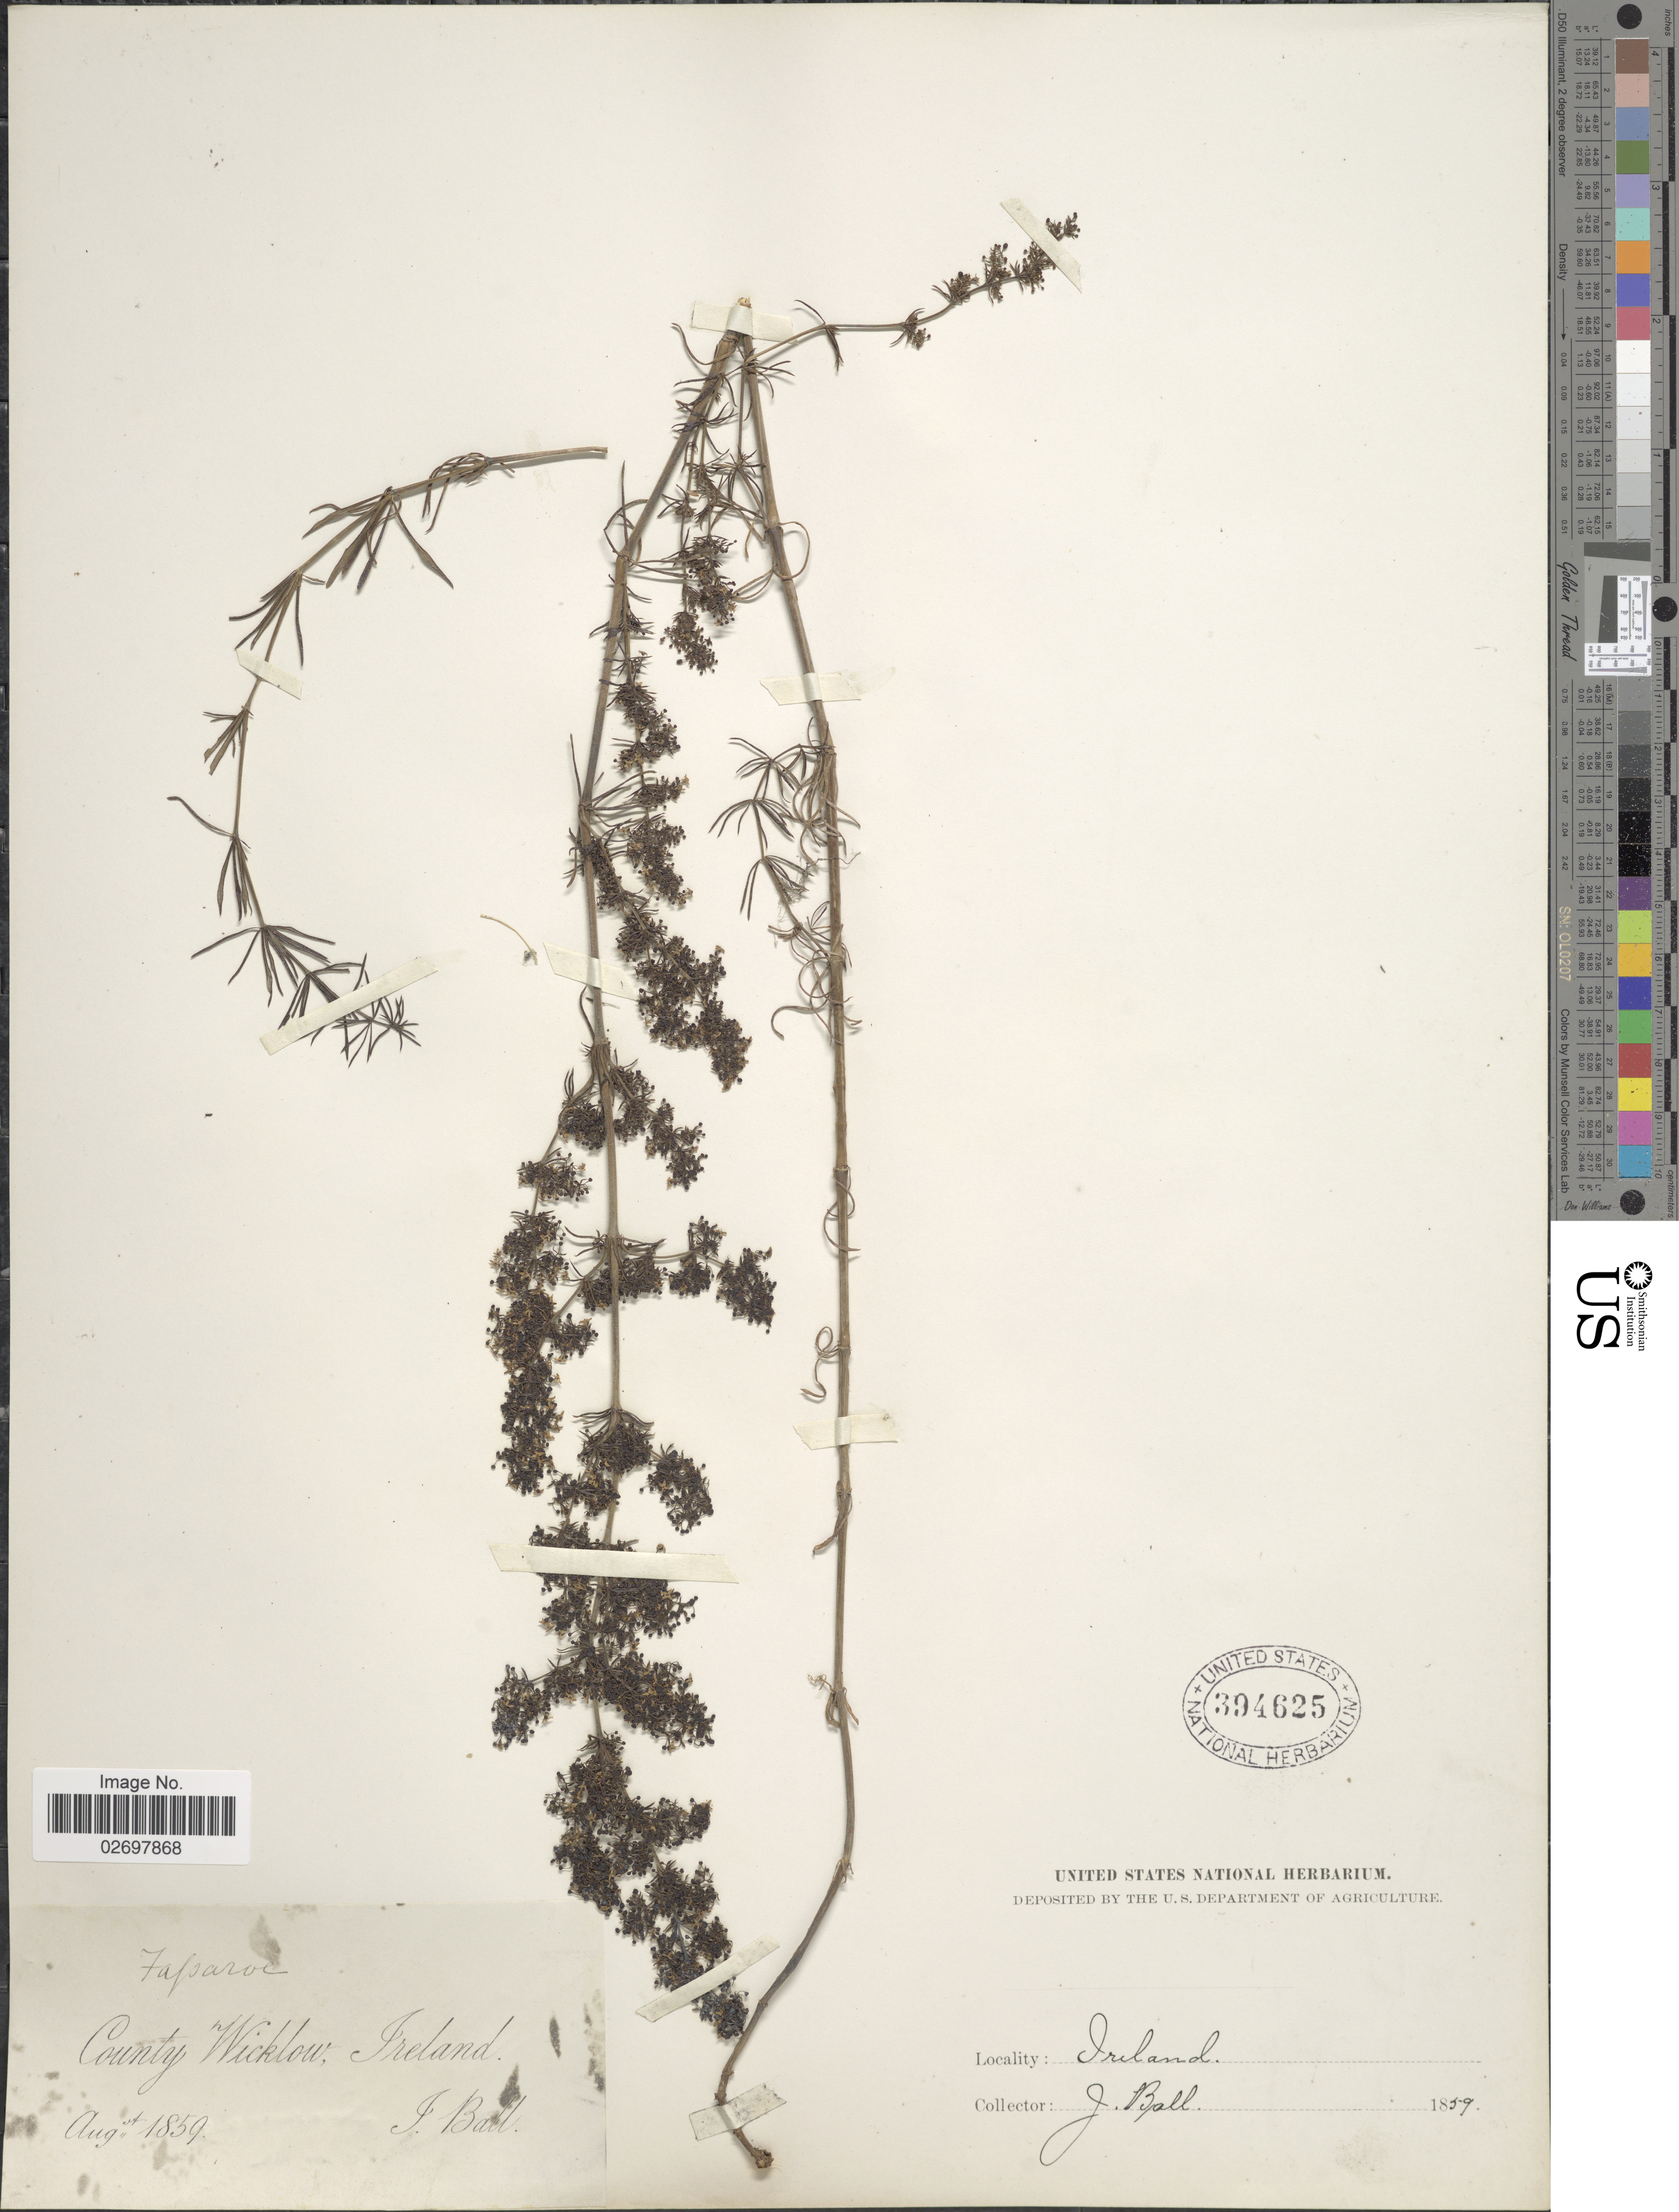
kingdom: Plantae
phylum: Tracheophyta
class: Magnoliopsida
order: Gentianales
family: Rubiaceae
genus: Galium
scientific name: Galium sp.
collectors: J. Ball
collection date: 1859-08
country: Ireland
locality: County Wicklow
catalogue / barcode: US 394625